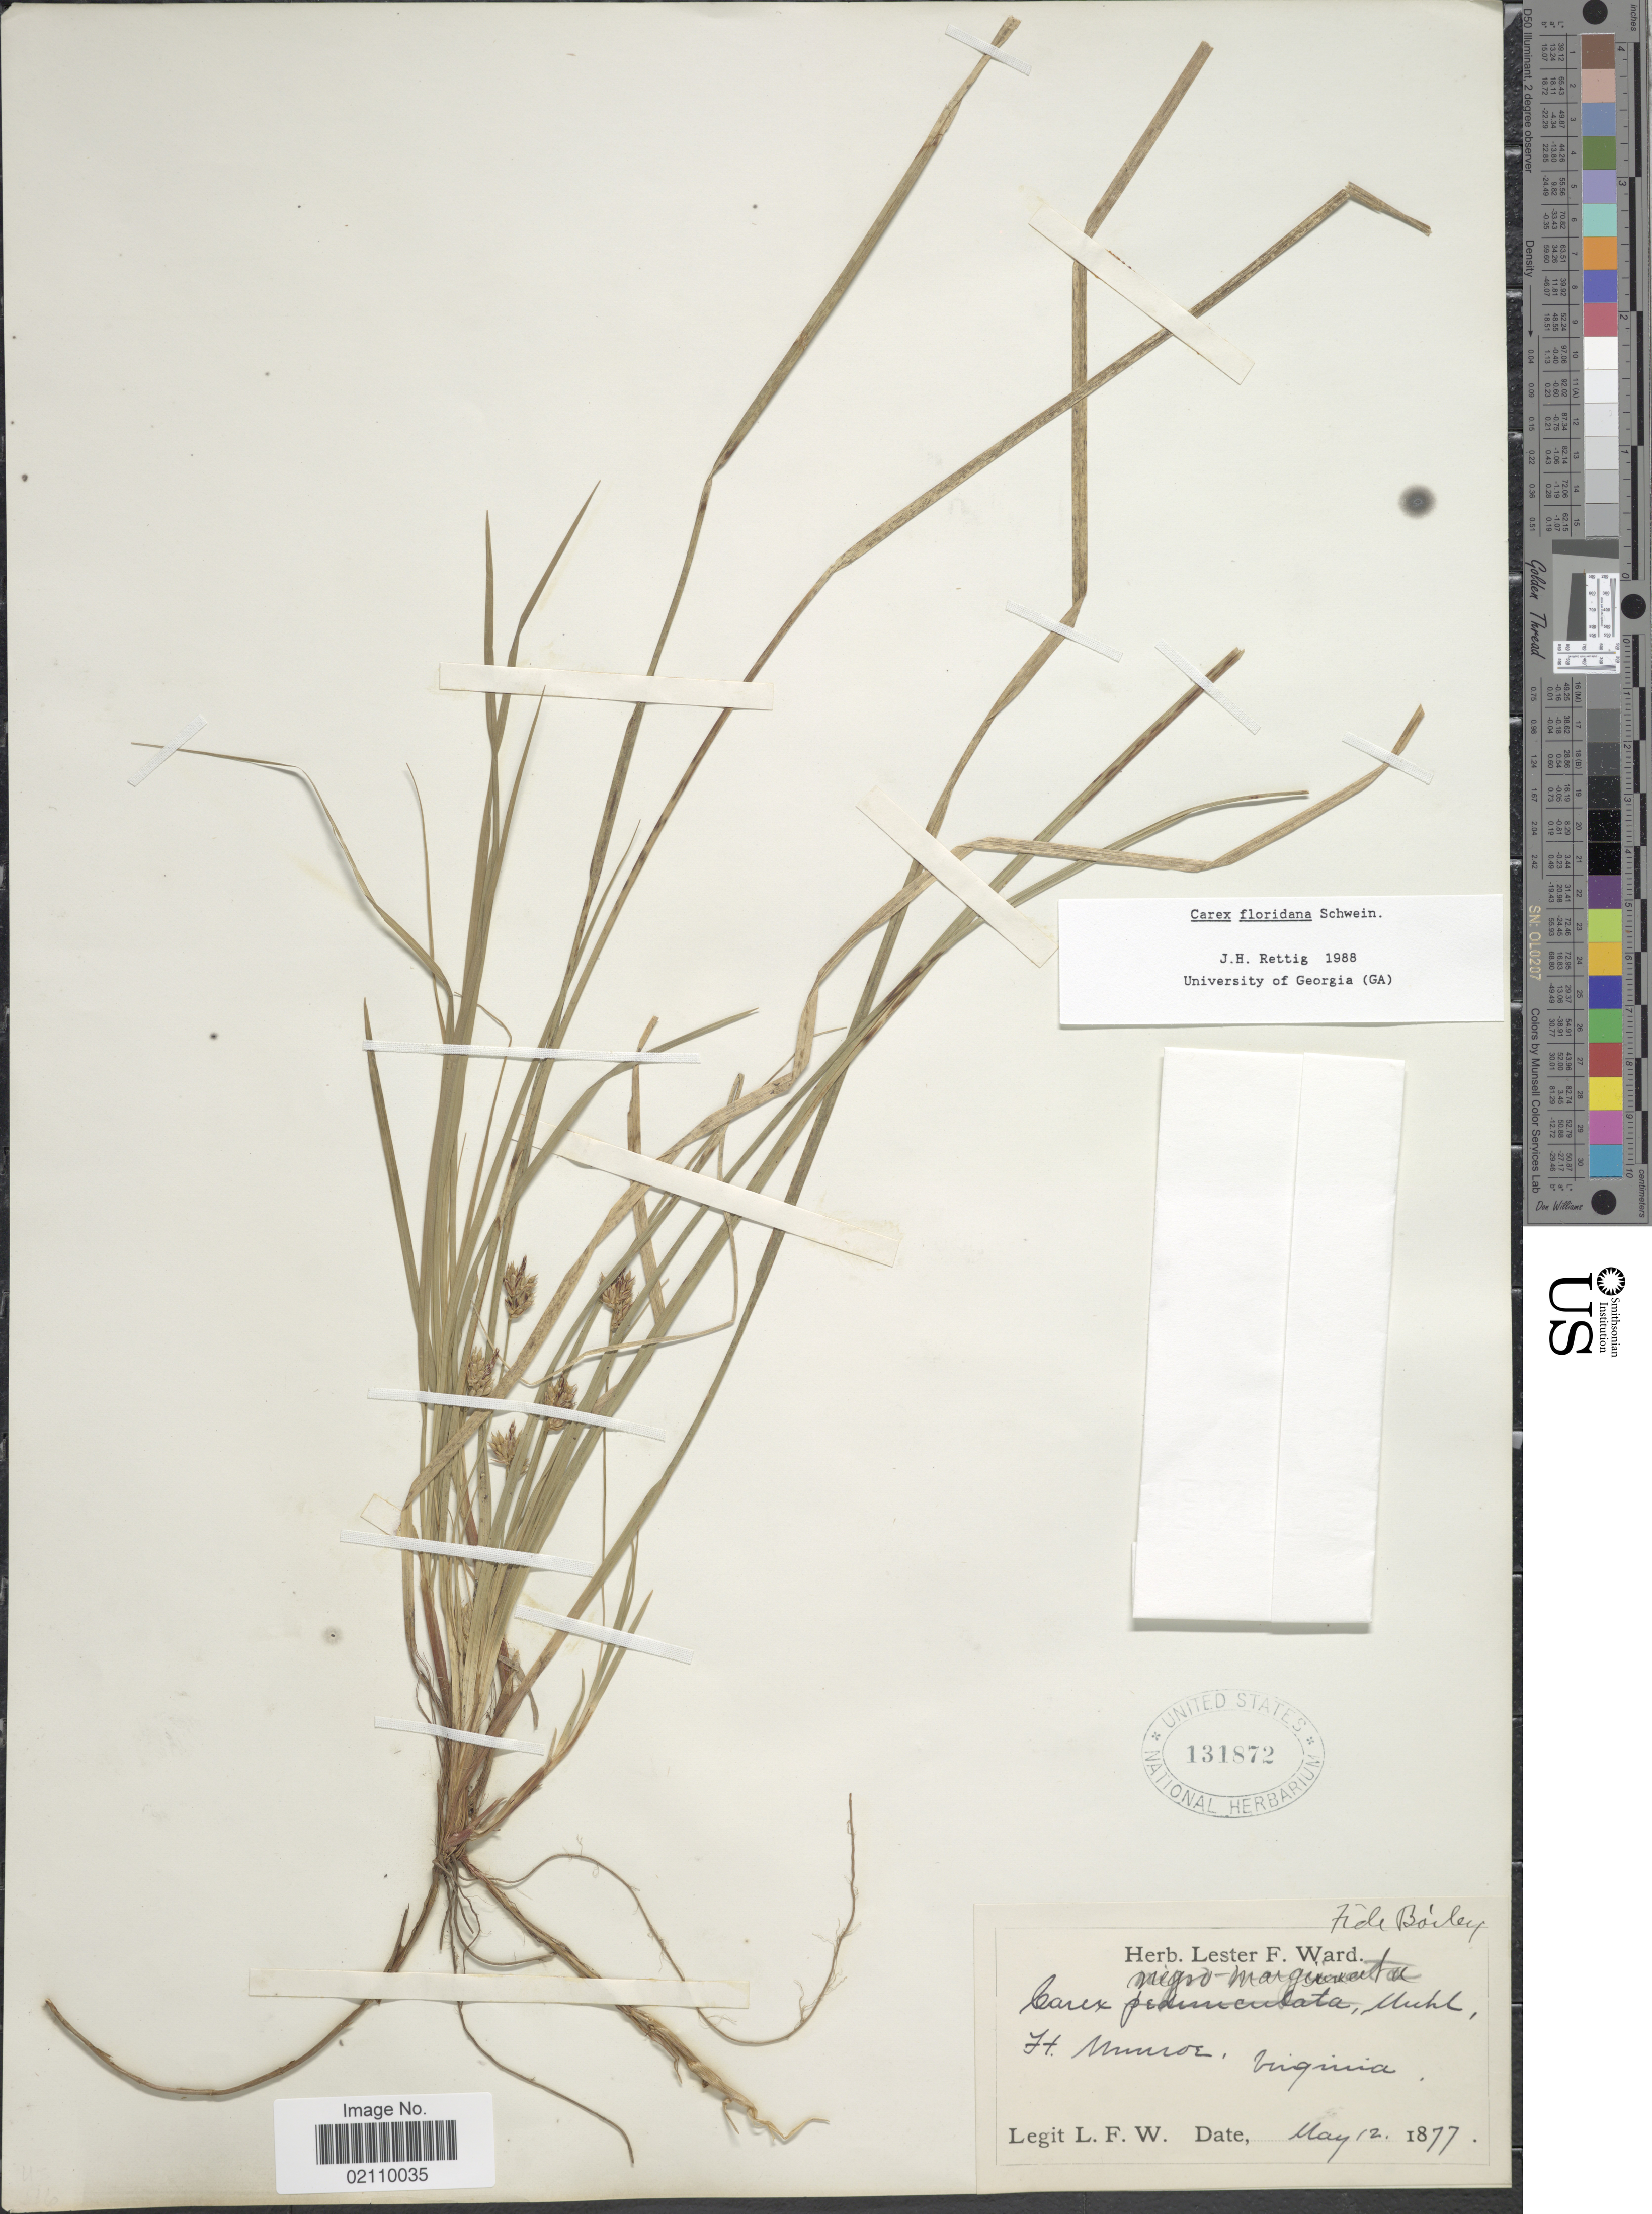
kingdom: Plantae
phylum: Tracheophyta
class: Liliopsida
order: Poales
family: Cyperaceae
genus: Carex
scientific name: Carex floridana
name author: Schwein.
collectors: L. F. Ward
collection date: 1877-05-12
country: United States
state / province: Virginia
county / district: City of Hampton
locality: Ft. Monroe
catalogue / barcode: US 131872